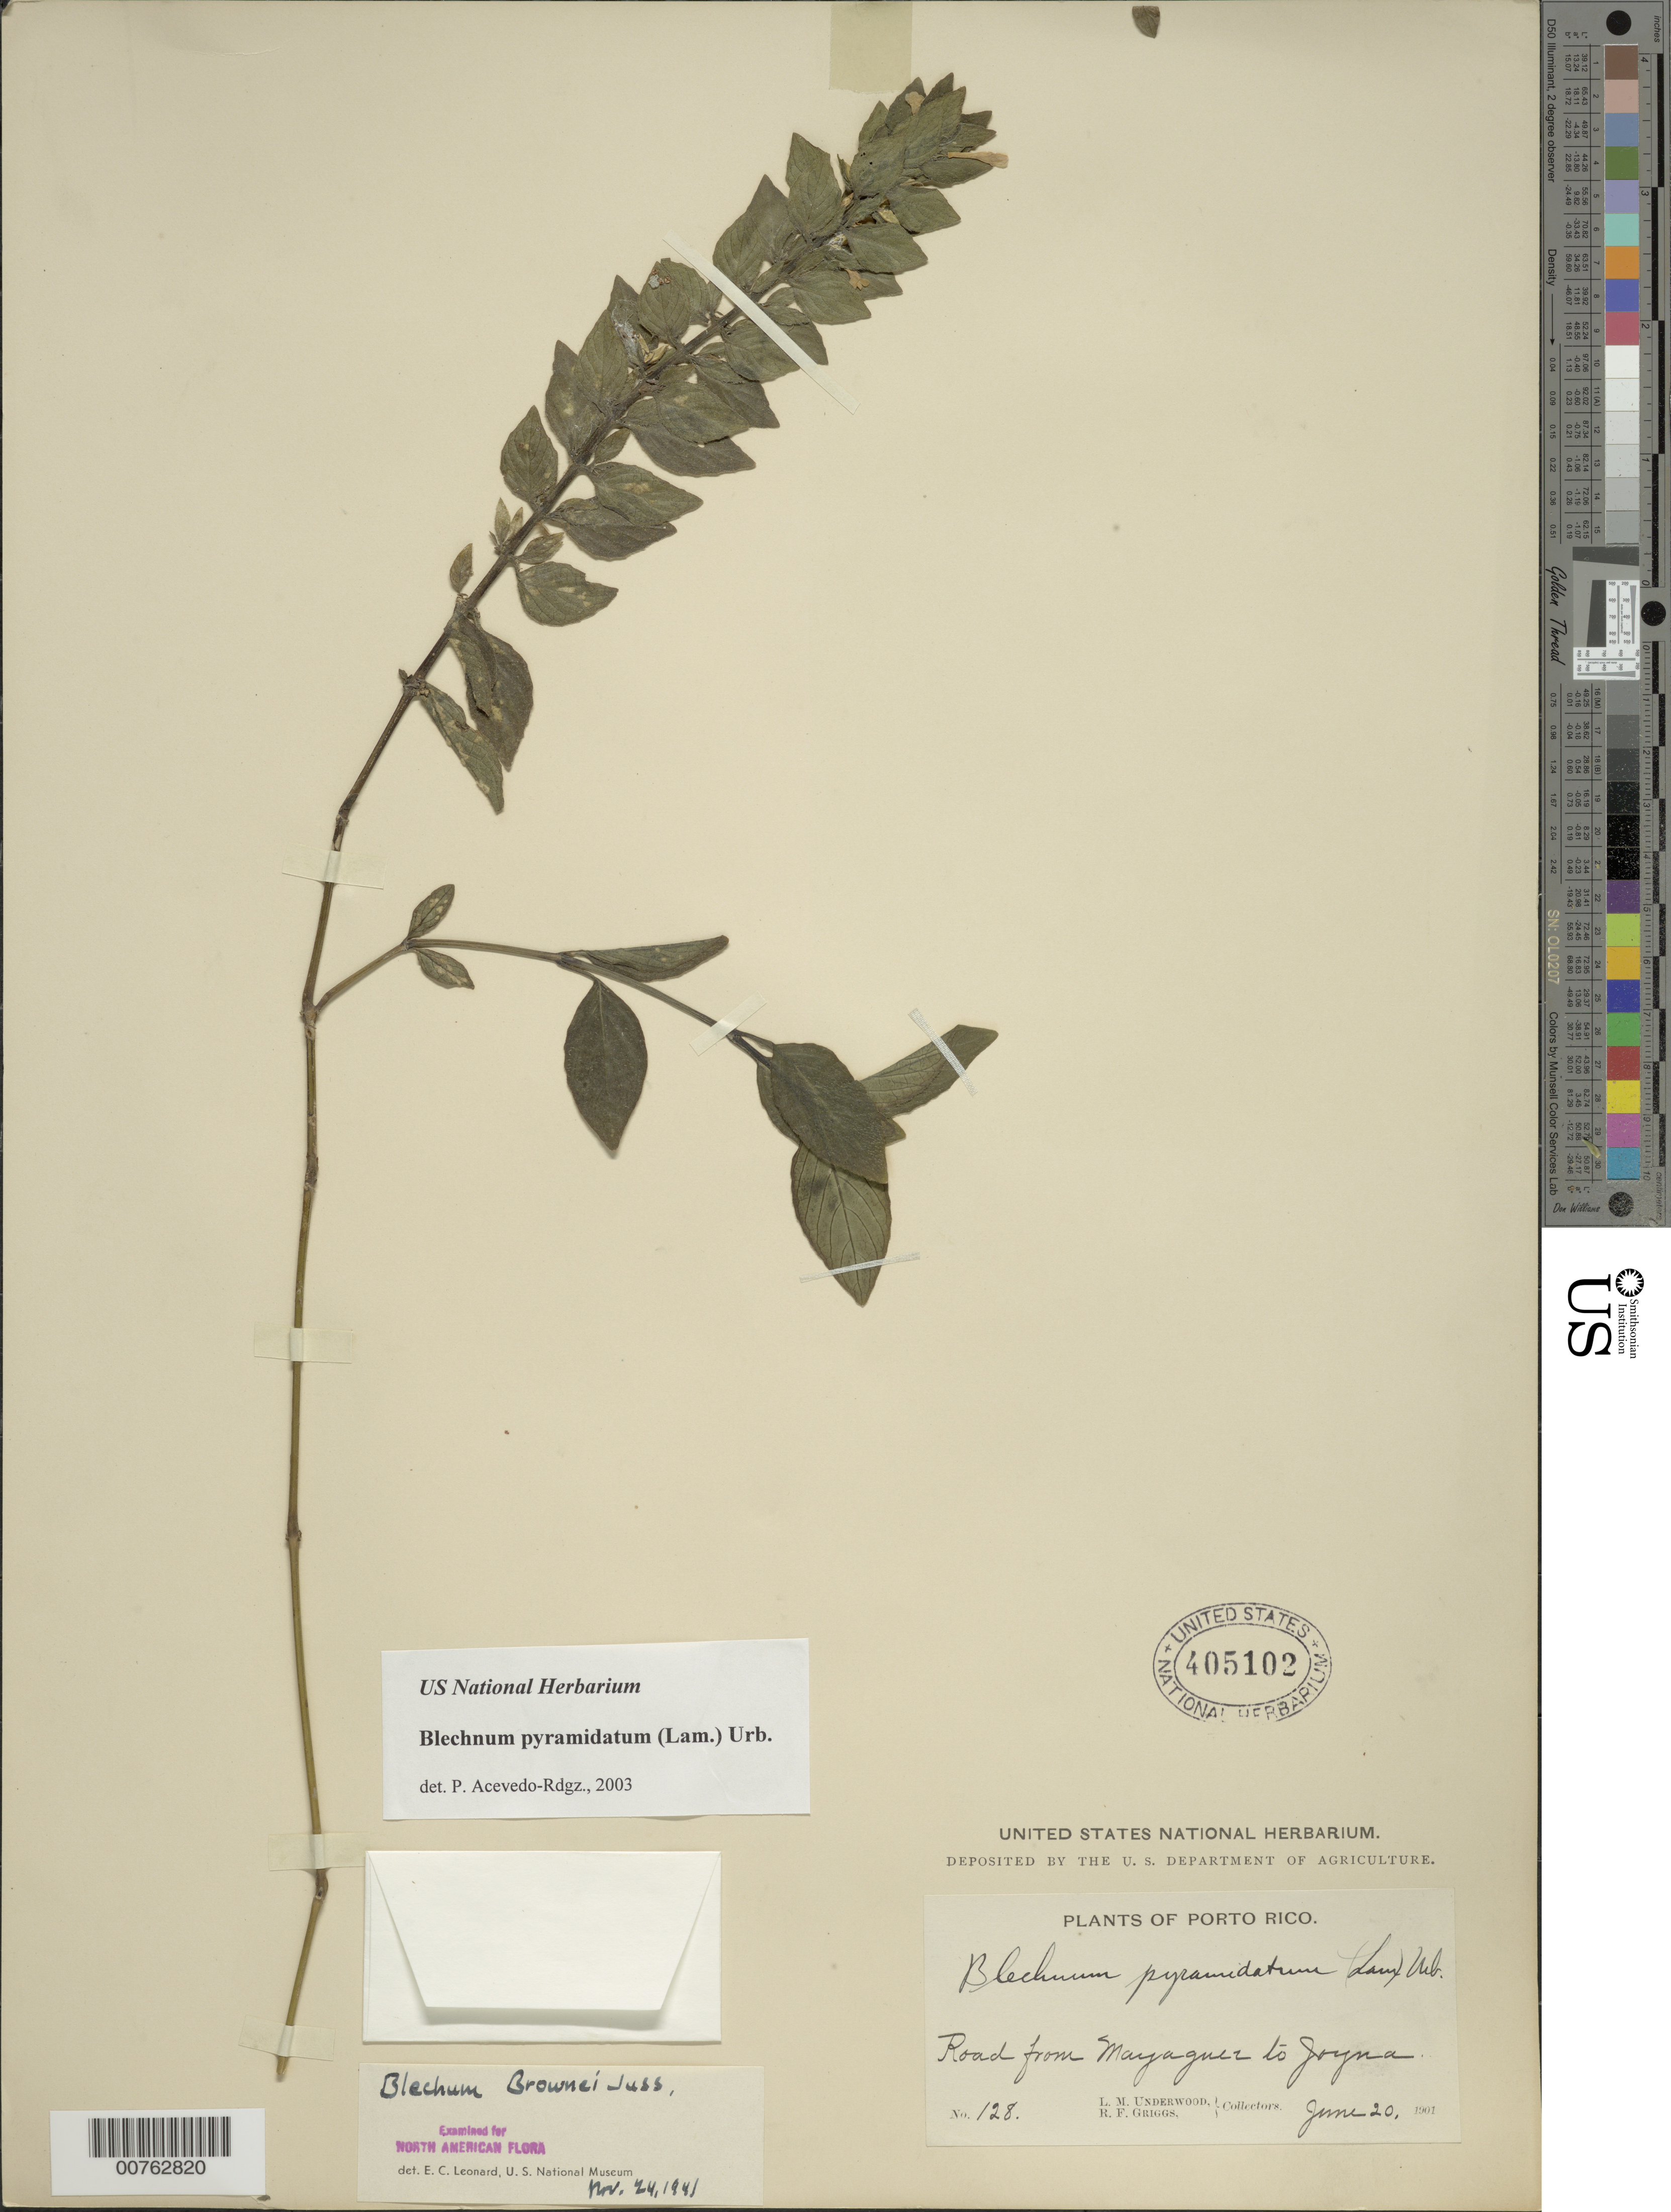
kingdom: Plantae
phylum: Tracheophyta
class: Magnoliopsida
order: Lamiales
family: Acanthaceae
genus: Blechum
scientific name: Blechum pyramidatum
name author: (Lam.) Urb.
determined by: Acevedo-Rodríguez, P., (BOT), Smithsonian Institution - National Museum of Natural History (UNITED STATES)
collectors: L. M. Underwood & R. F. Griggs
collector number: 128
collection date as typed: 20 Jun 1901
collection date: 1901-06-20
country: Puerto Rico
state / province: Mayagüez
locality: Road from Mayaguez to Jayua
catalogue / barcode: US 405102